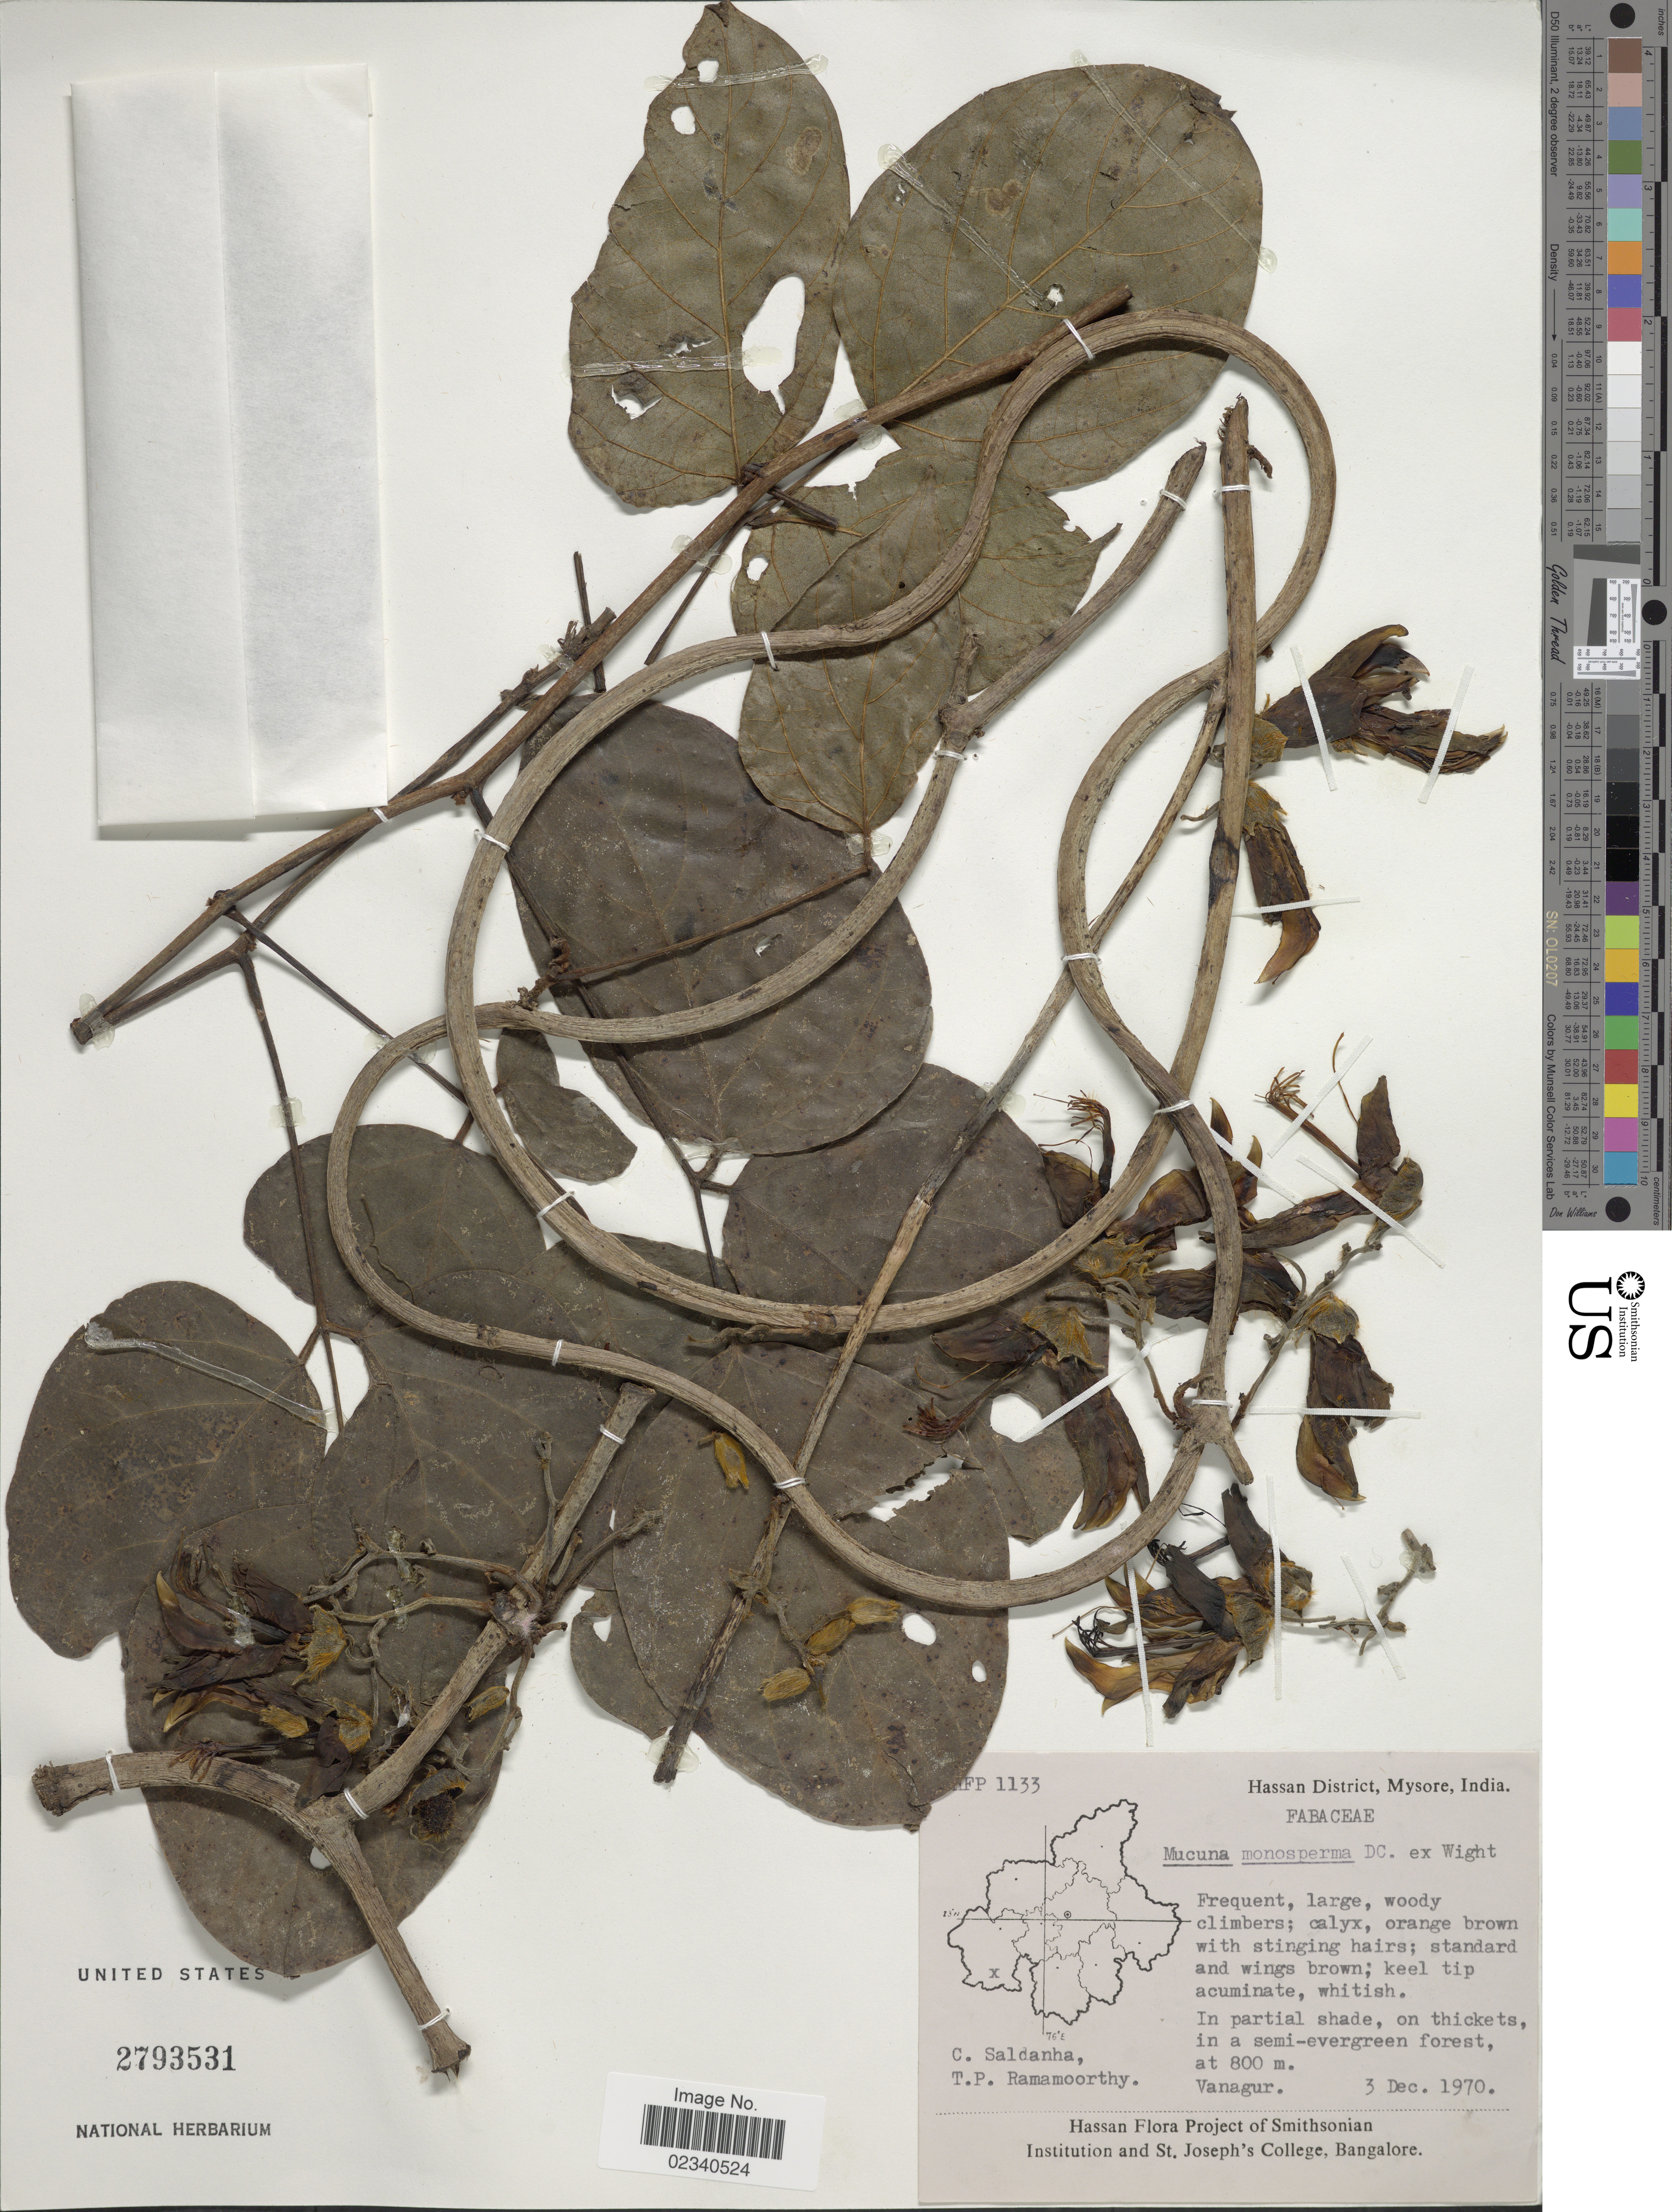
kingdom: Plantae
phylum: Tracheophyta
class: Magnoliopsida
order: Fabales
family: Fabaceae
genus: Mucuna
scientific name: Mucuna monosperma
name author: Wight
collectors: C. Saldanha & T. P. Ramamoorthy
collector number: HFP 1133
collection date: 1970-12-03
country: India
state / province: Karnataka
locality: Hassan District, Mysore. Vanagur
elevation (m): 800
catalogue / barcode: US 2793531